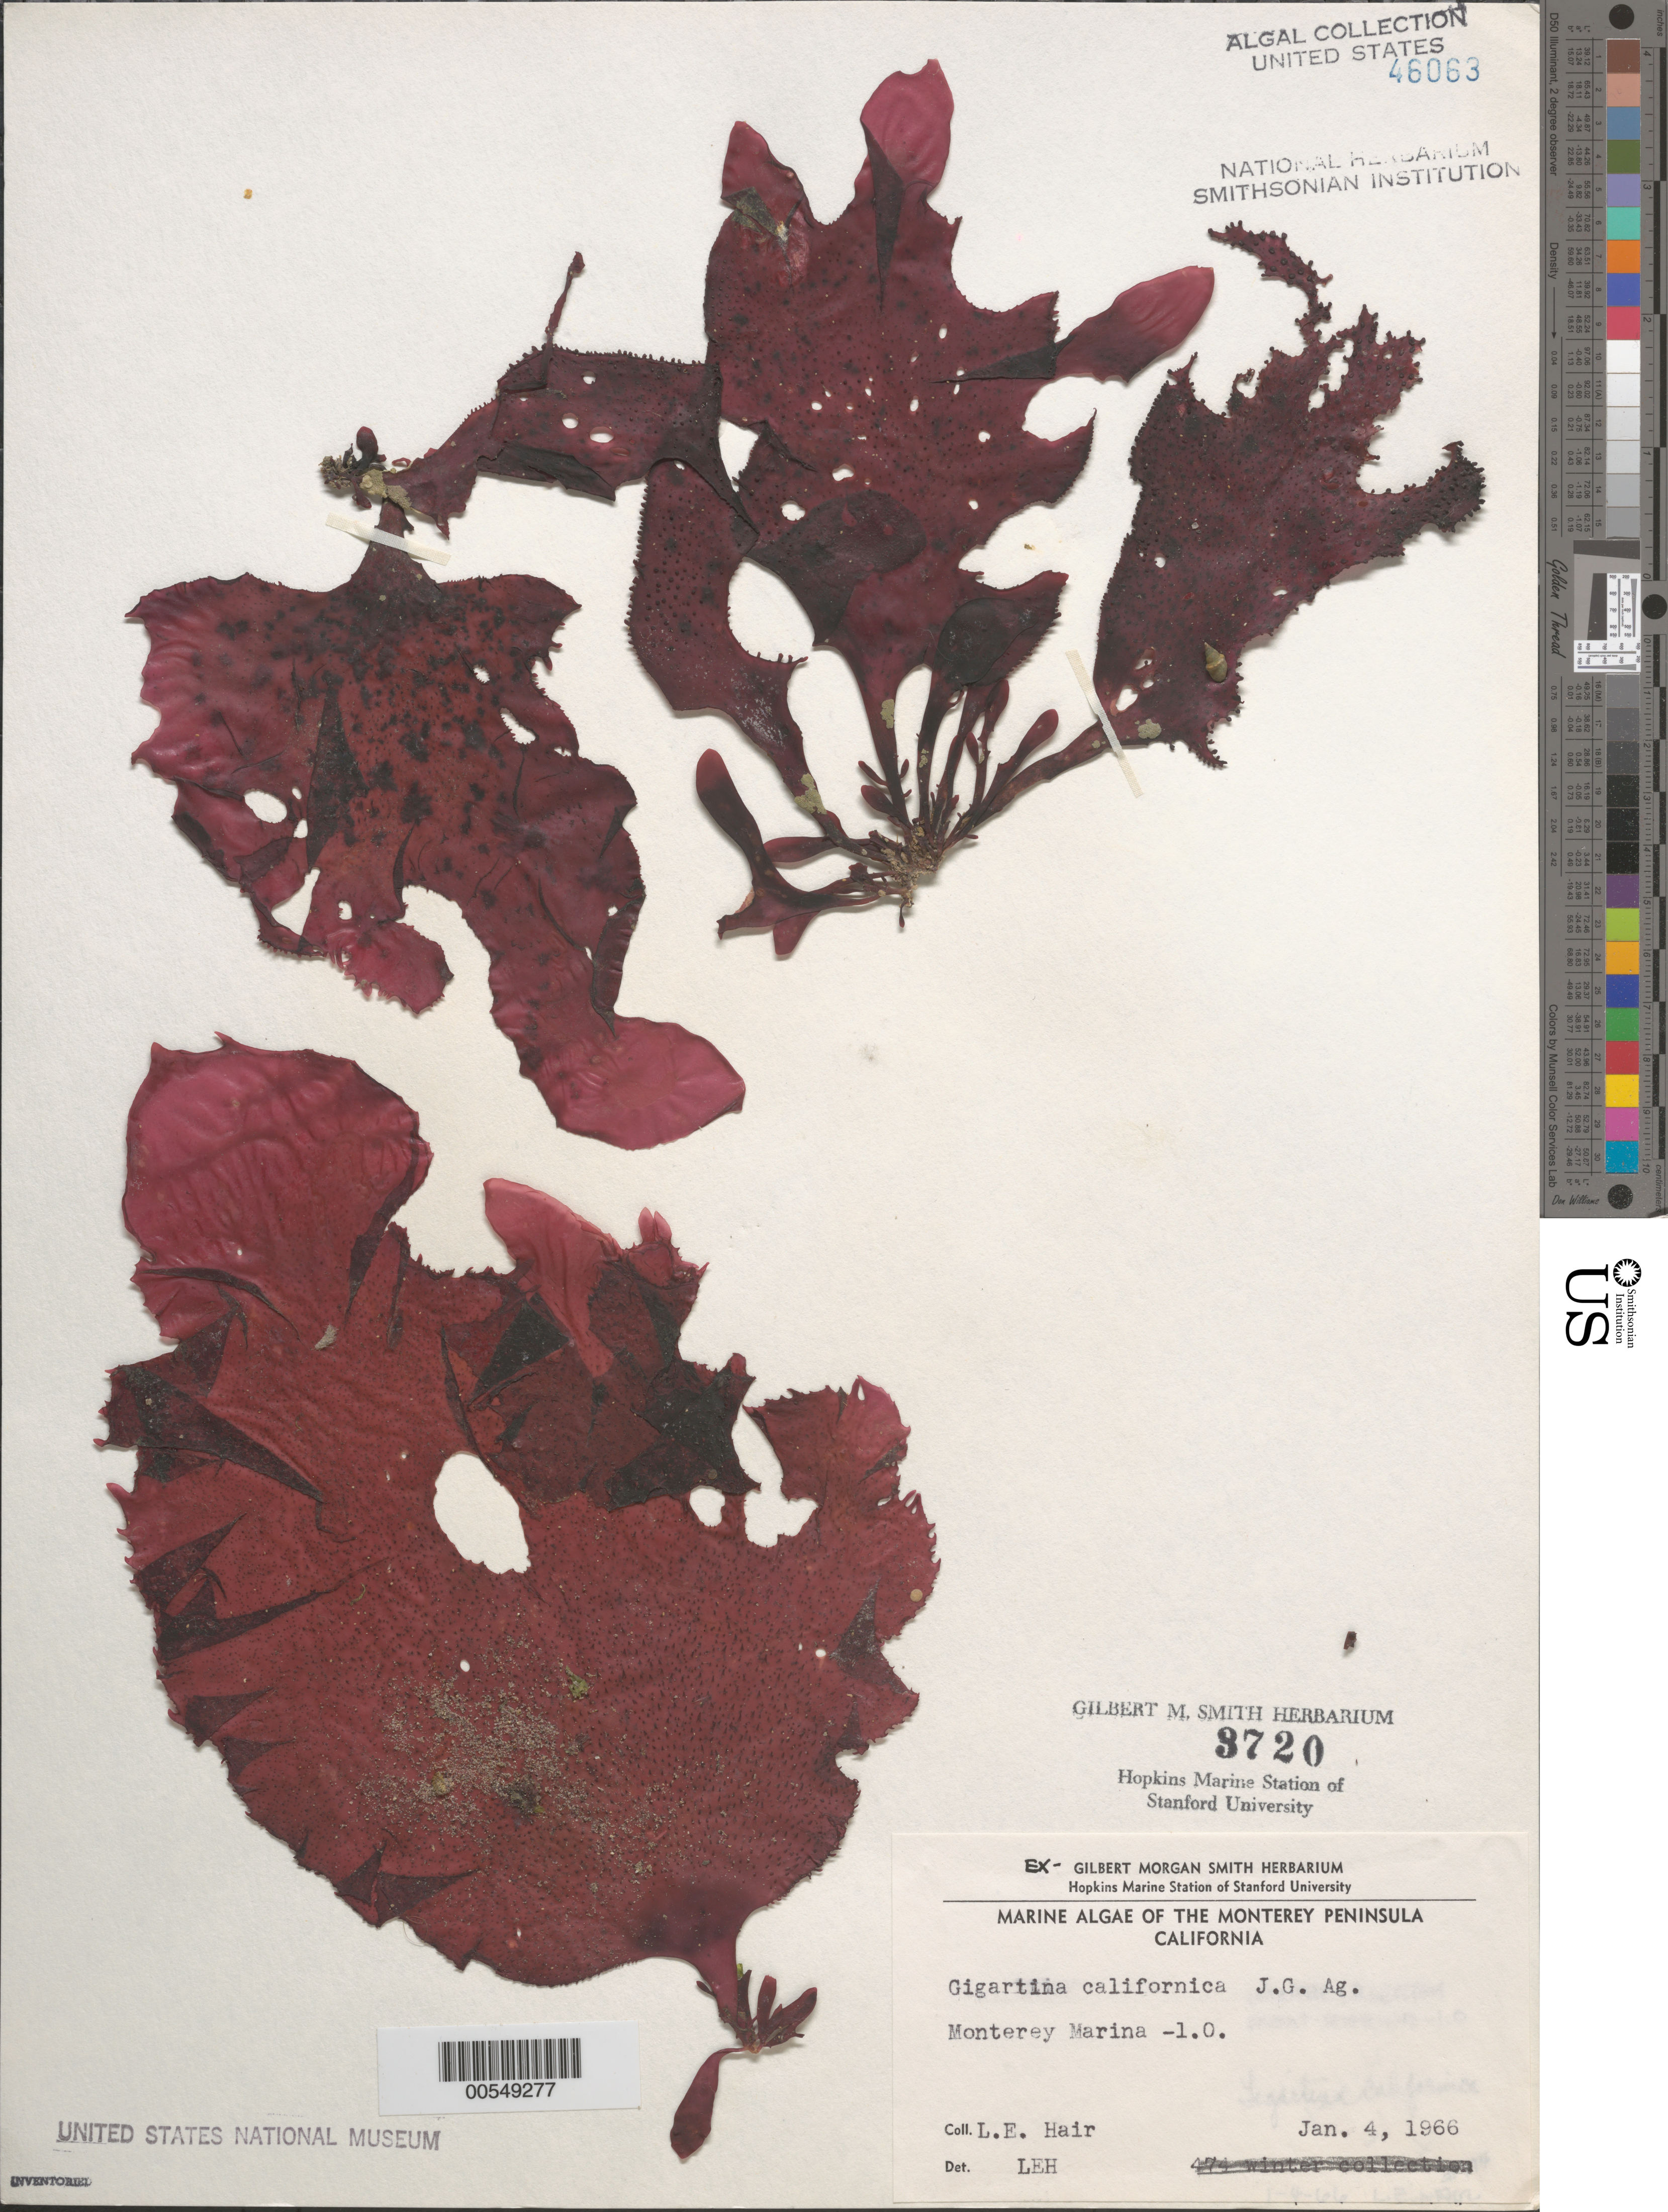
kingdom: Plantae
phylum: Rhodophyta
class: Florideophyceae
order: Gigartinales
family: Gigartinaceae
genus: Chondracanthus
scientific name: Chondracanthus corymbiferus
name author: (Kütz.) Guiry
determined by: Algae name updating Project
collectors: L. Hair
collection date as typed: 04 Jan 1966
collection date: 1966-01-04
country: United States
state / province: California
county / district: Monterey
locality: Monterey Marina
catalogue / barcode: US 46063